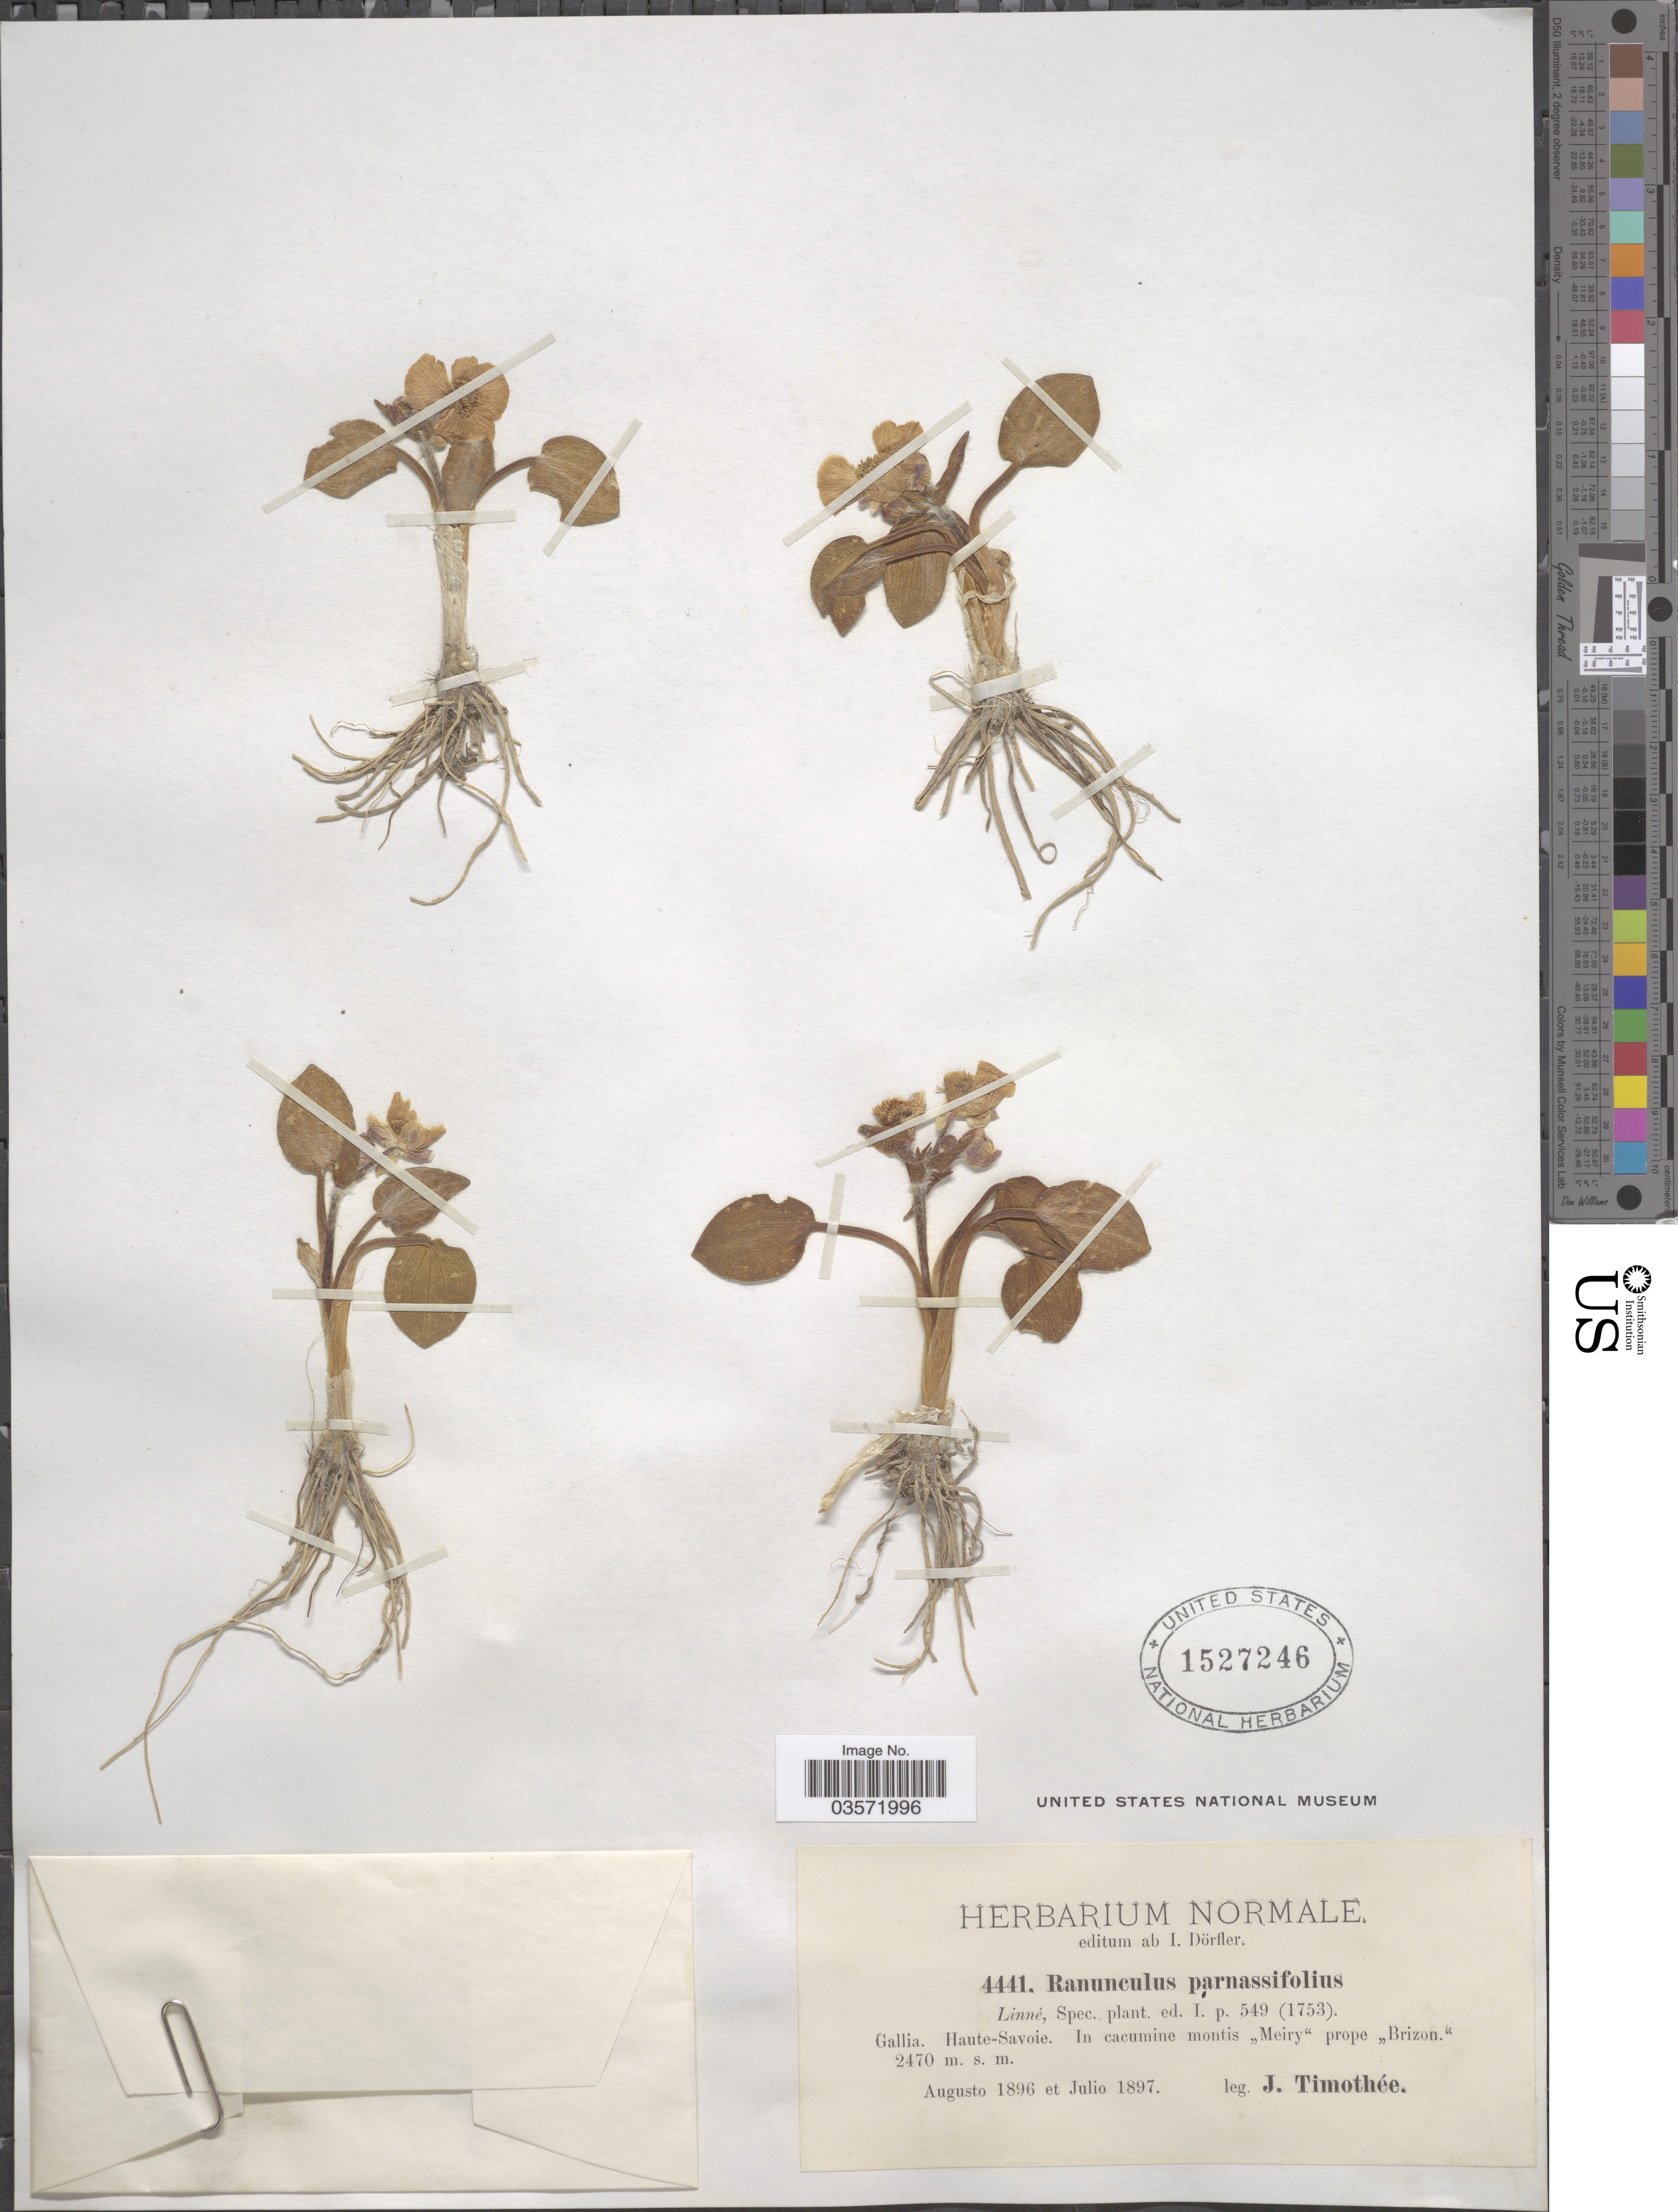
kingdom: Plantae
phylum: Tracheophyta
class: Magnoliopsida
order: Ranunculales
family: Ranunculaceae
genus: Ranunculus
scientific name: Ranunculus parnassifolius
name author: L.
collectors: J. Timothée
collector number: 4441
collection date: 1896-08/1897-07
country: France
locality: Gallia. Haute-Savoie. In cacumine montis "Meiry' prope "Brizon'.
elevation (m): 2470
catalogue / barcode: US 1527246